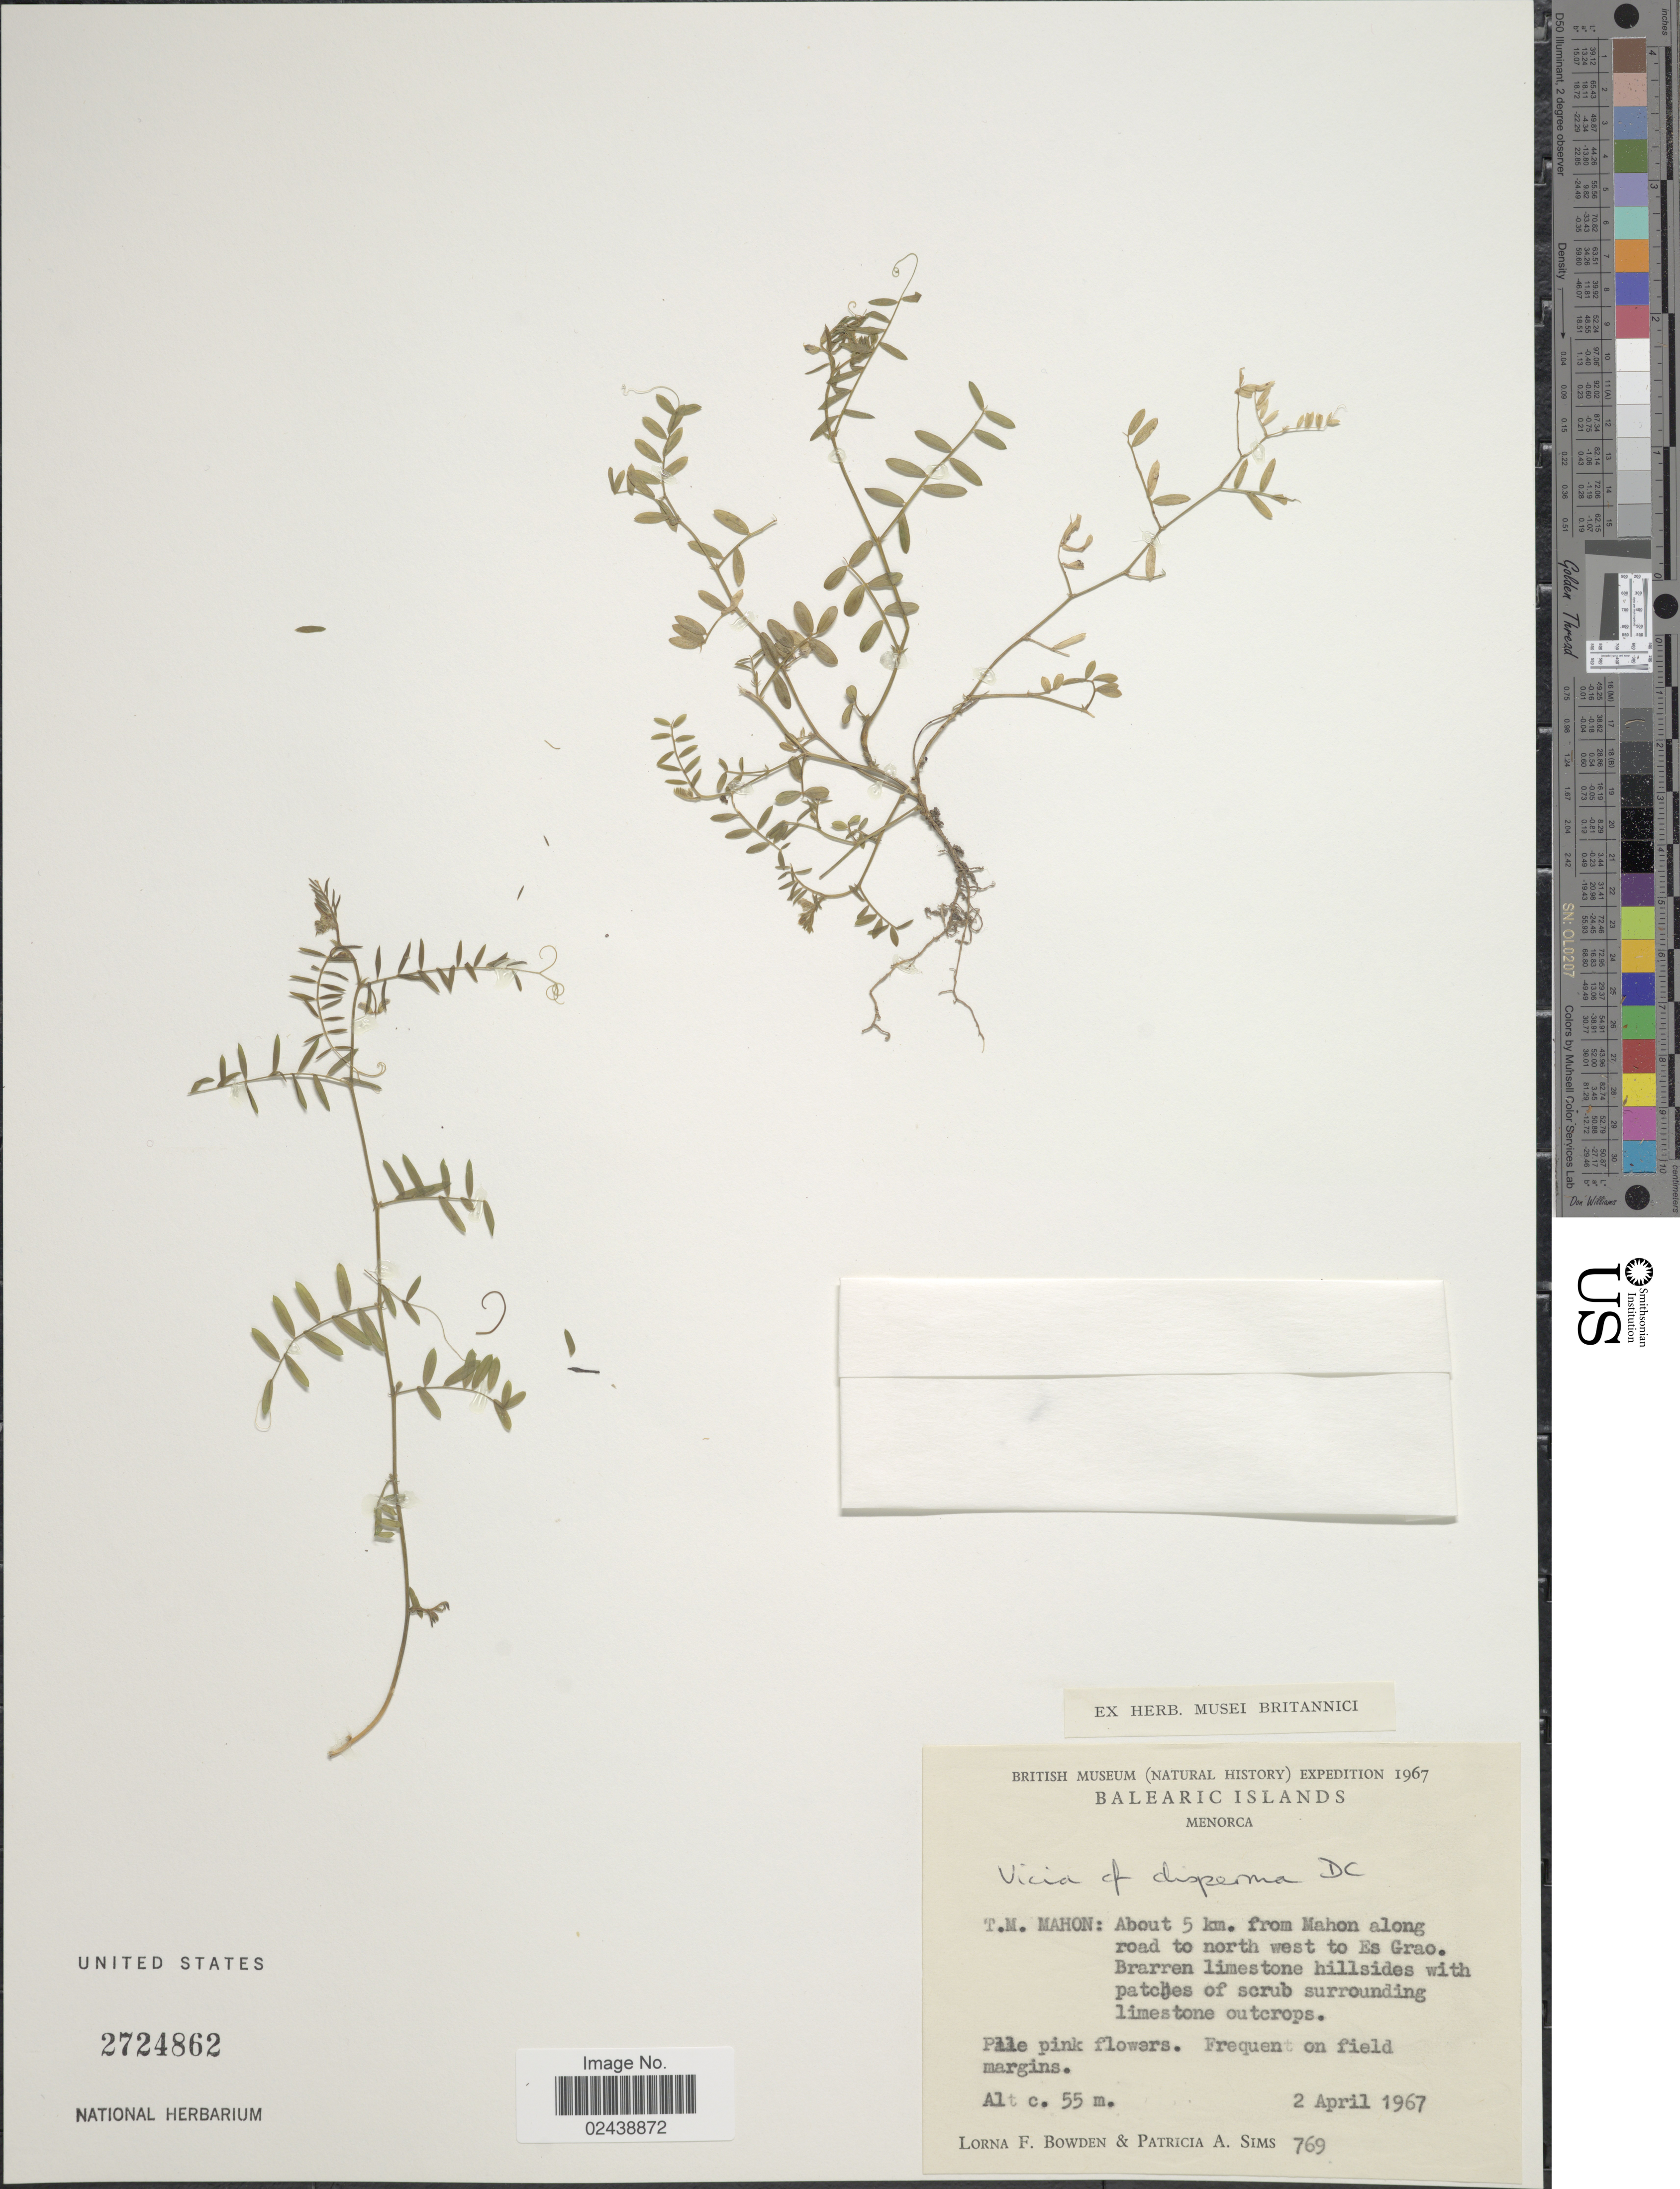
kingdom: Plantae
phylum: Tracheophyta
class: Magnoliopsida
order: Fabales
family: Fabaceae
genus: Vicia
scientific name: Vicia disperma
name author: DC.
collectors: L. F. Bowden & P. A. Sims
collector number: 769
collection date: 1967-04-02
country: Spain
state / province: Islas Baleares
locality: Menorca. T. M. Mahon: About 5 km. from Mahon along road to north west to Es Grao.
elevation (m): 55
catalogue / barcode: US 2724862